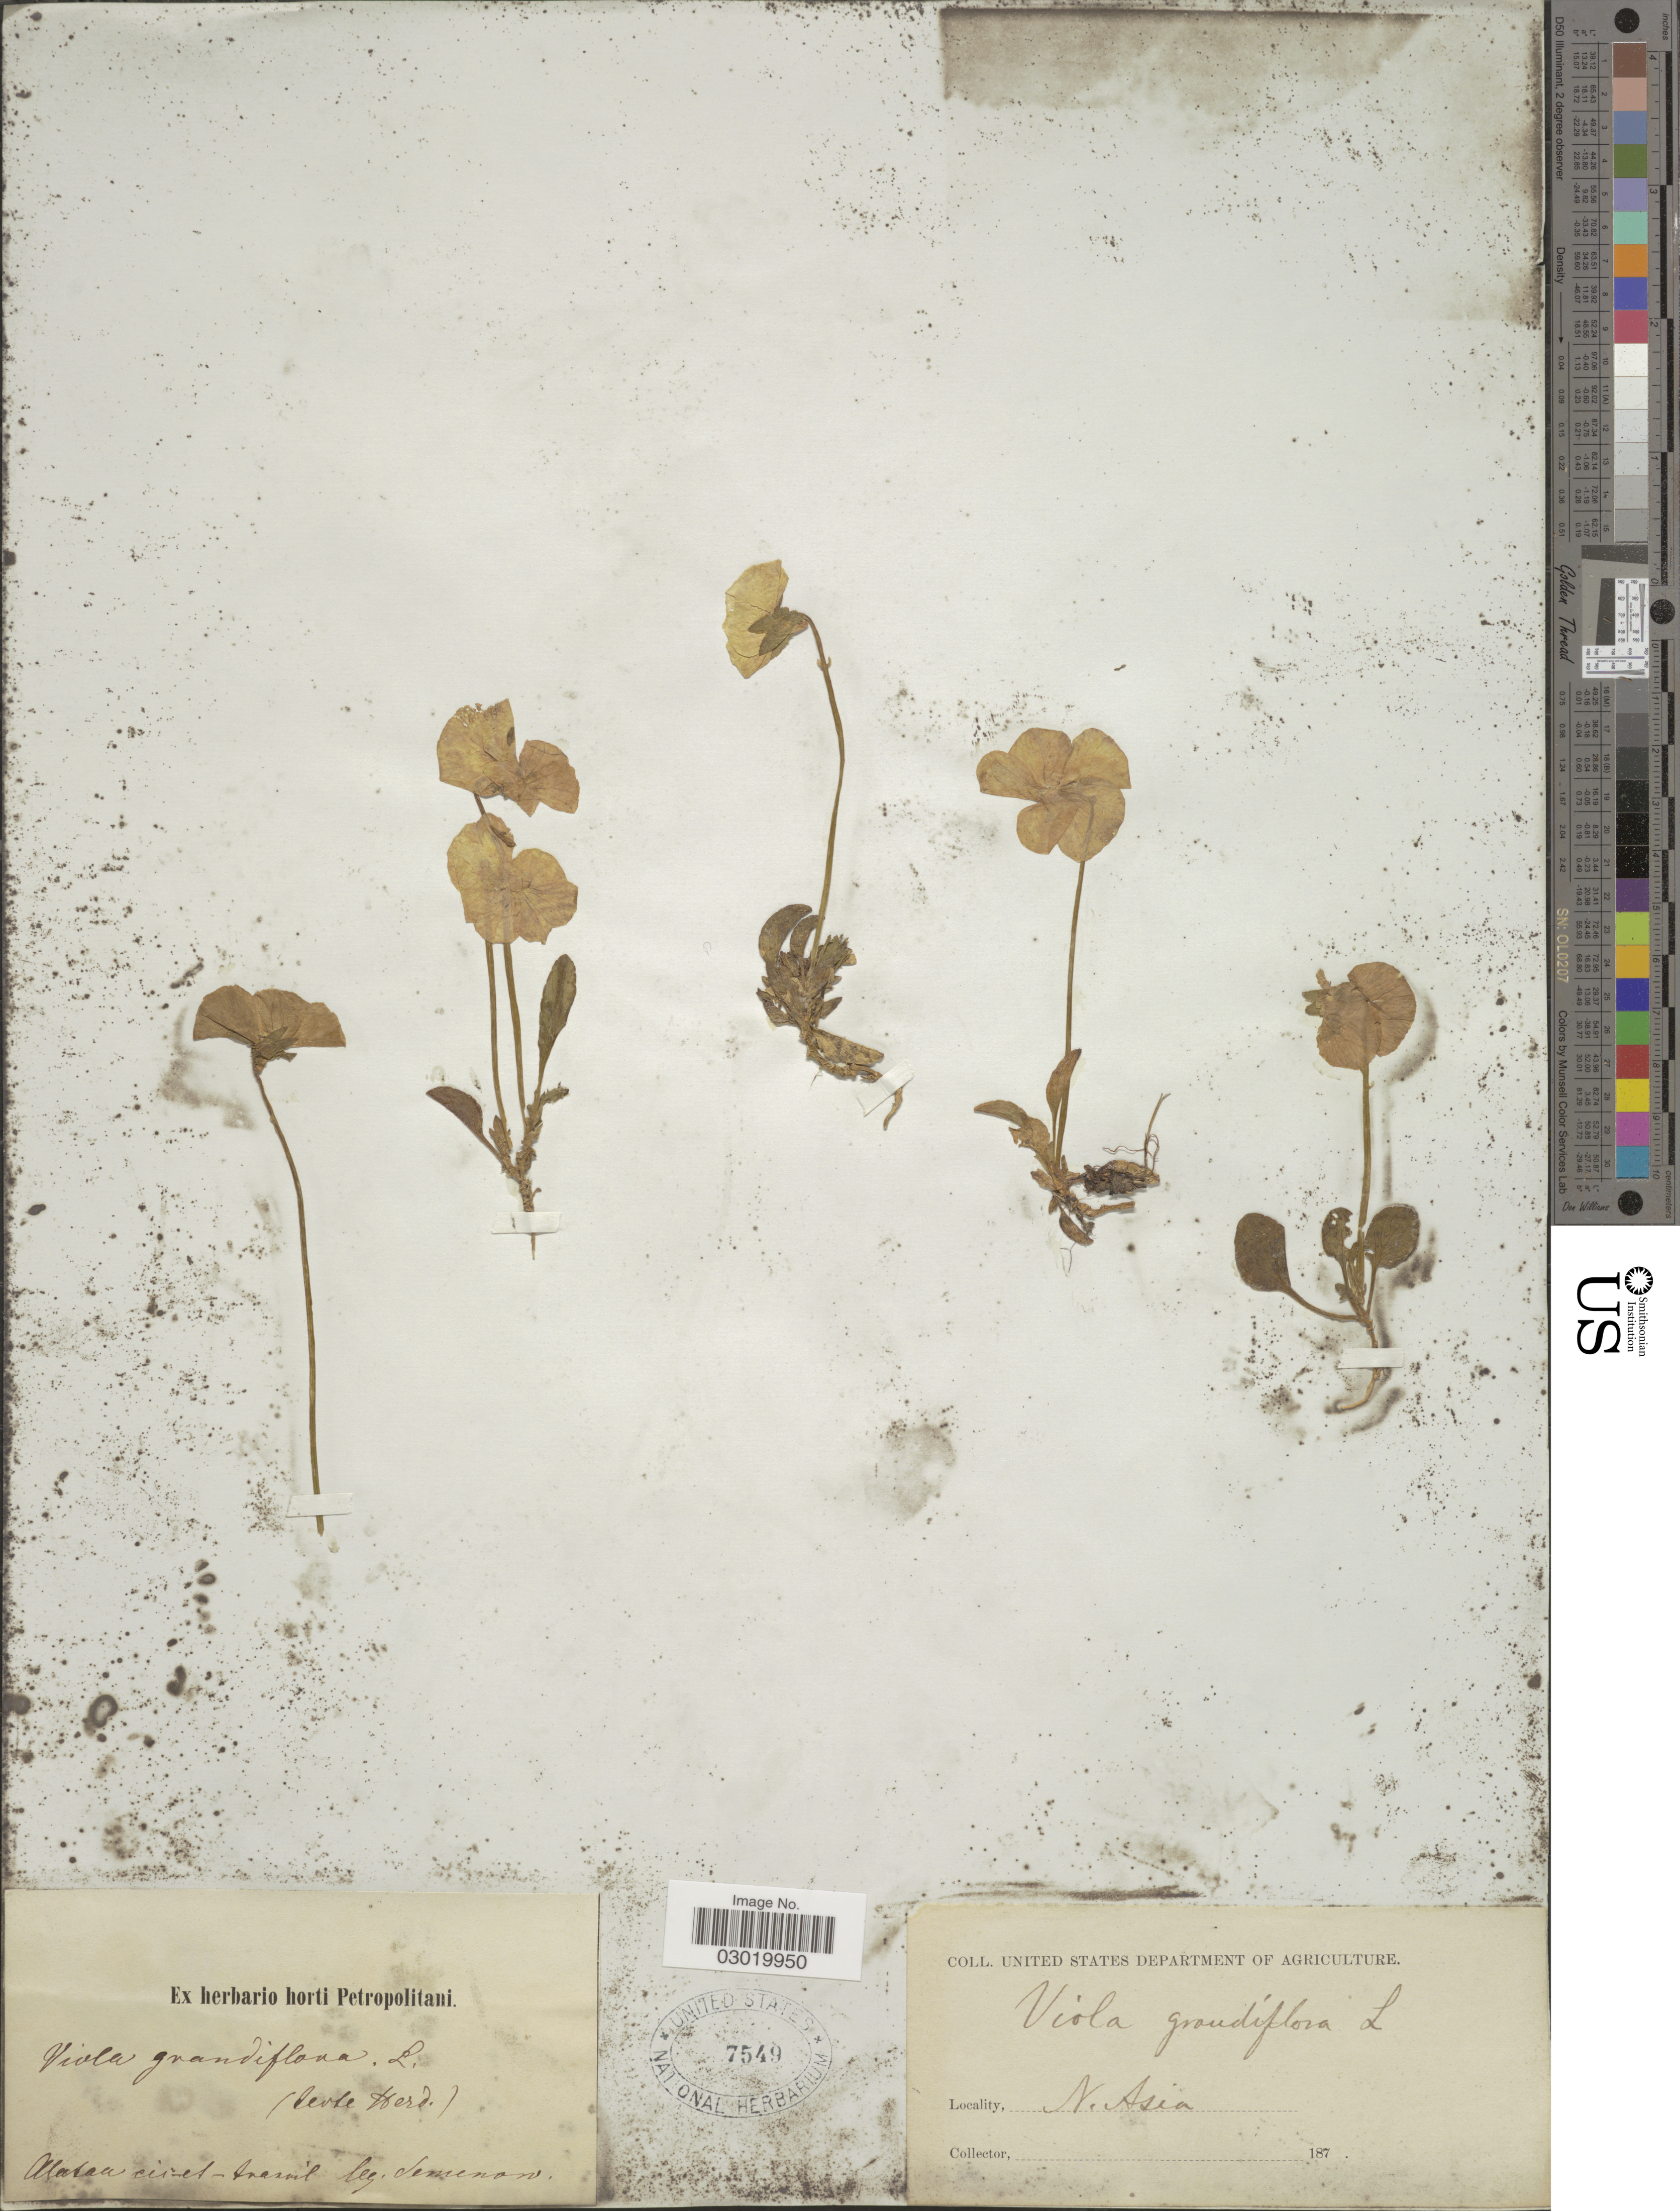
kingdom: Plantae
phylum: Tracheophyta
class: Magnoliopsida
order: Malpighiales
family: Violaceae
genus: Viola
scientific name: Viola grandiflora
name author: L.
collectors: P. P. Semenov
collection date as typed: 187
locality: N. Asia. Alatau civit-tranvil.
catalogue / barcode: US 7549